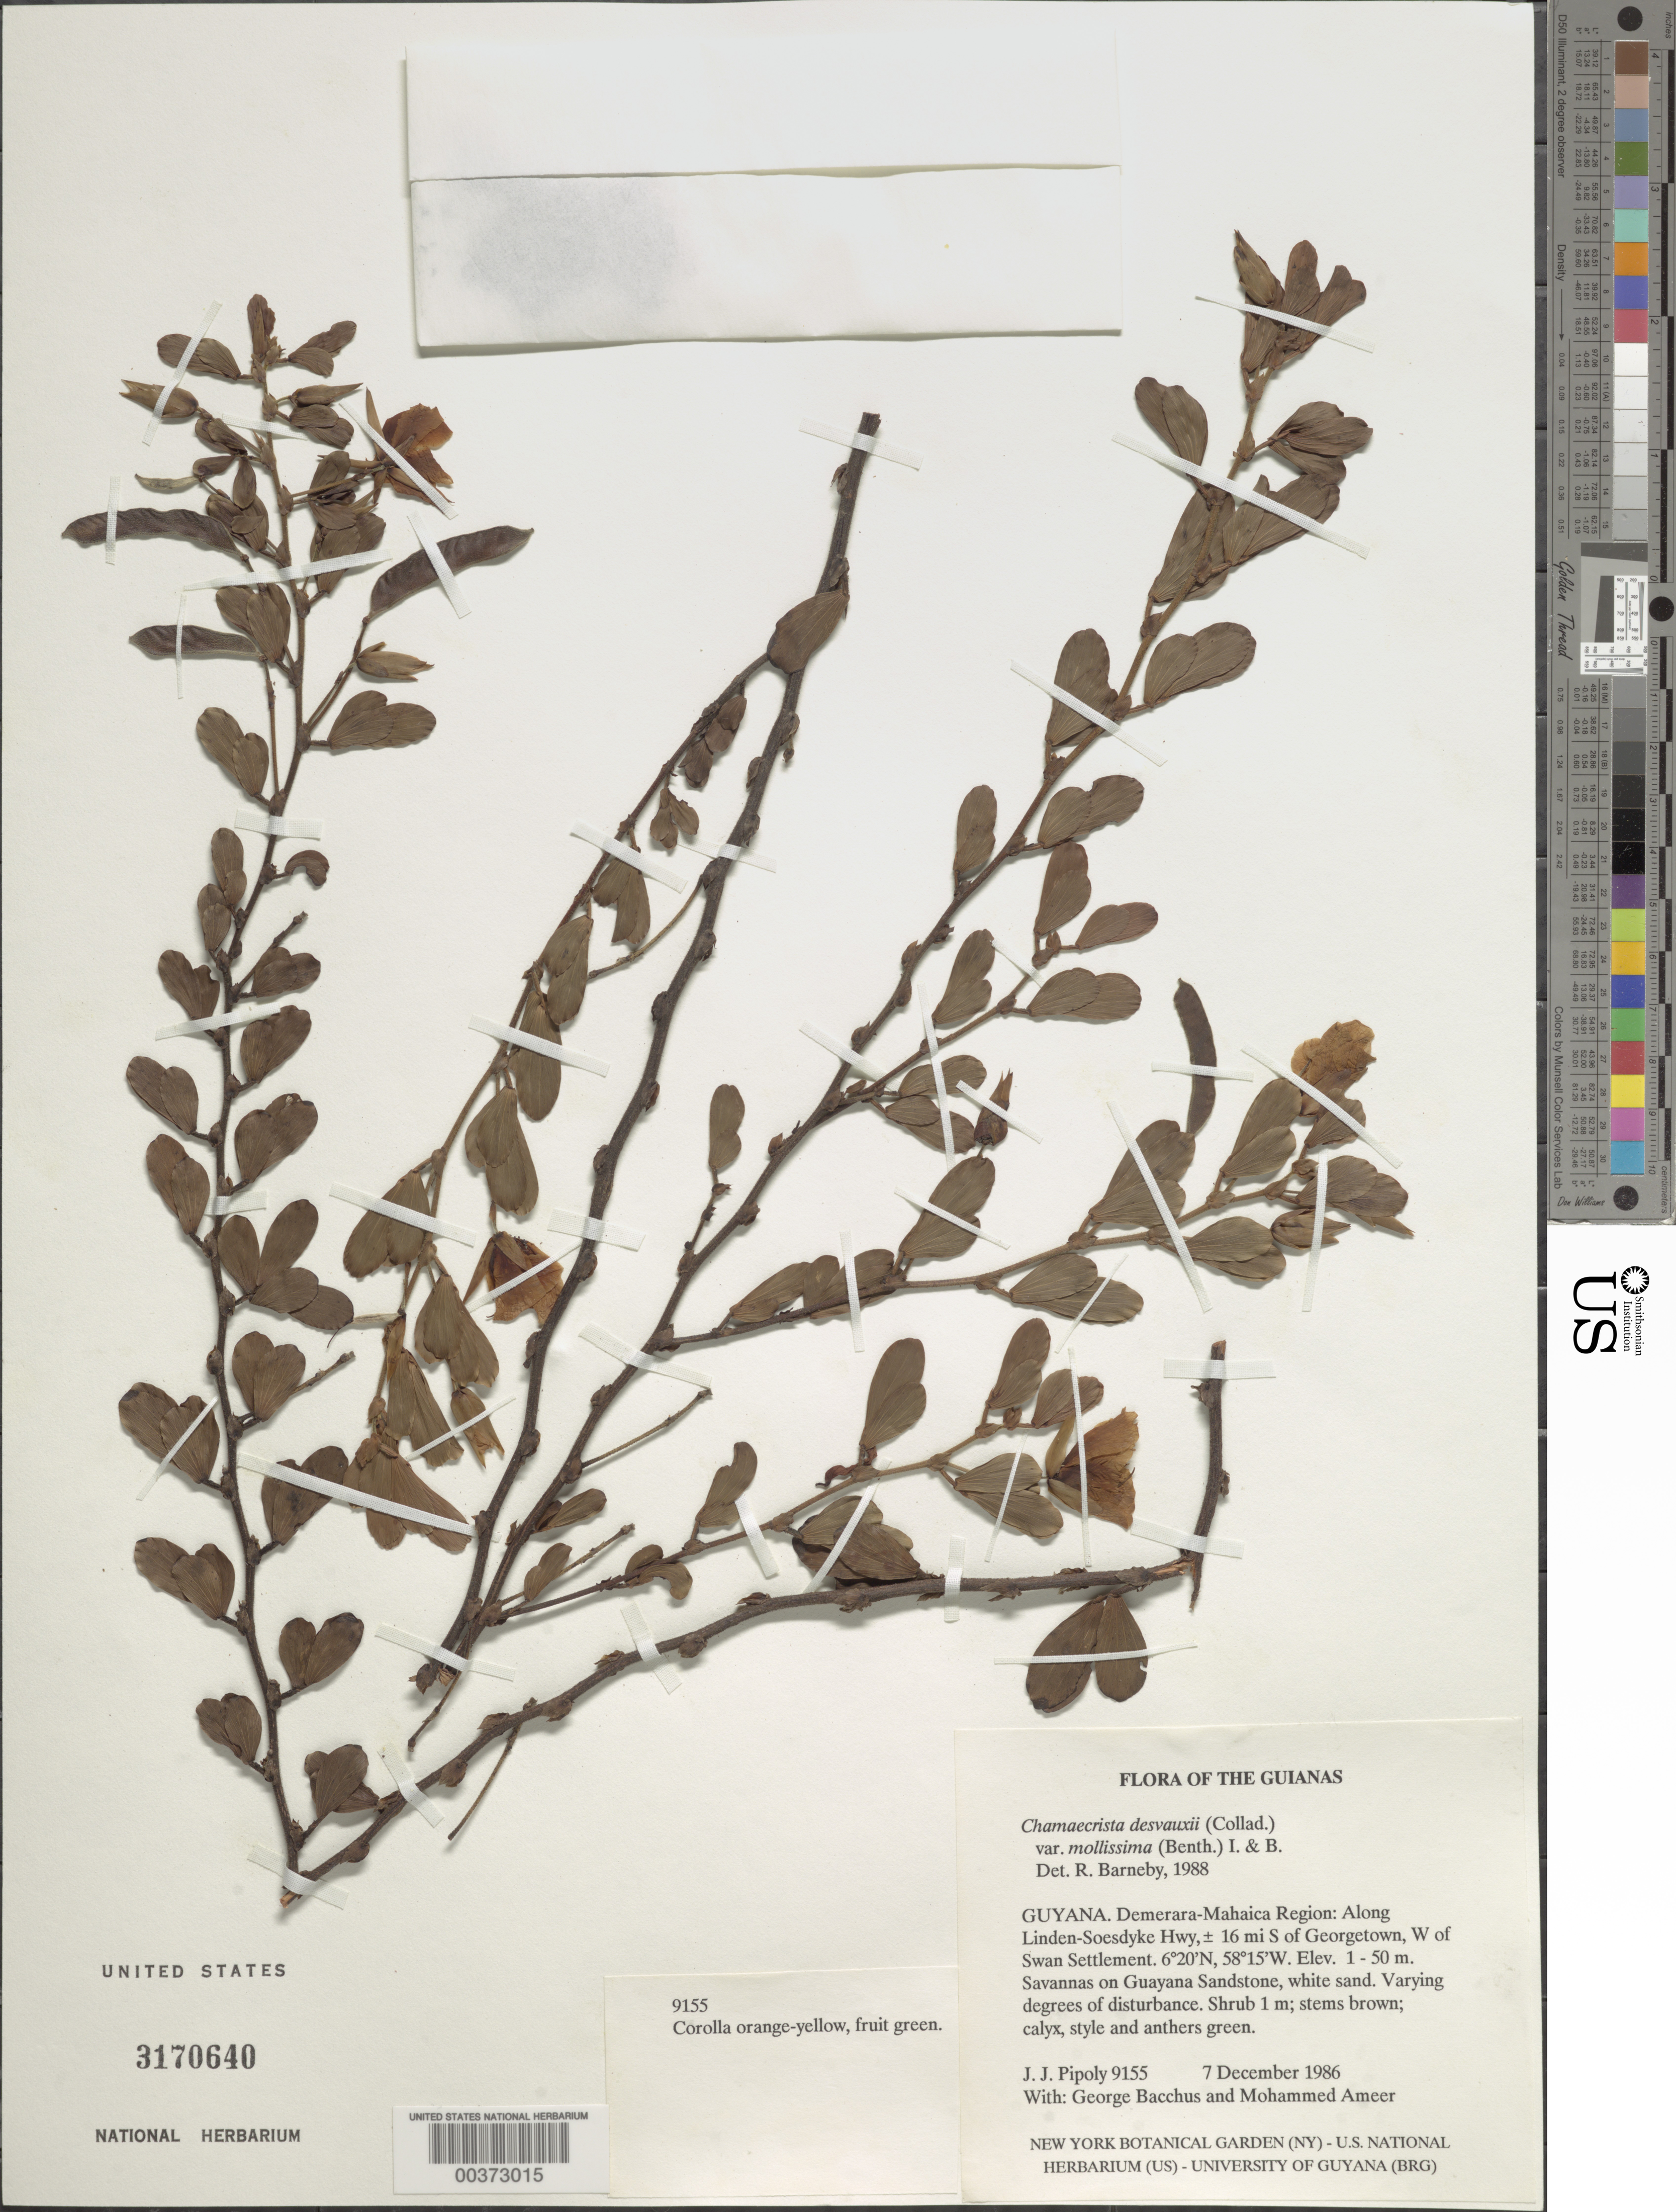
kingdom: Plantae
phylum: Tracheophyta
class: Magnoliopsida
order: Fabales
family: Fabaceae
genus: Chamaecrista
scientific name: Chamaecrista desvauxii var. mollissima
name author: (Benth.) H.S. Irwin & Barneby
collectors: J. J. Pipoly, G. Bacchus & M. Ameer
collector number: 9155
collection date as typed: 07 Dec 1986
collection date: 1986-12-07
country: Guyana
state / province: Demerara-Mahaica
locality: Along linden soesdyke hwy, +/-16 mi s of georgetown, w of swan settlement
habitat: Savannas on guayana sandstone, white sand; varing degrees of disturbance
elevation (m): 1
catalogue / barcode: US 3170640